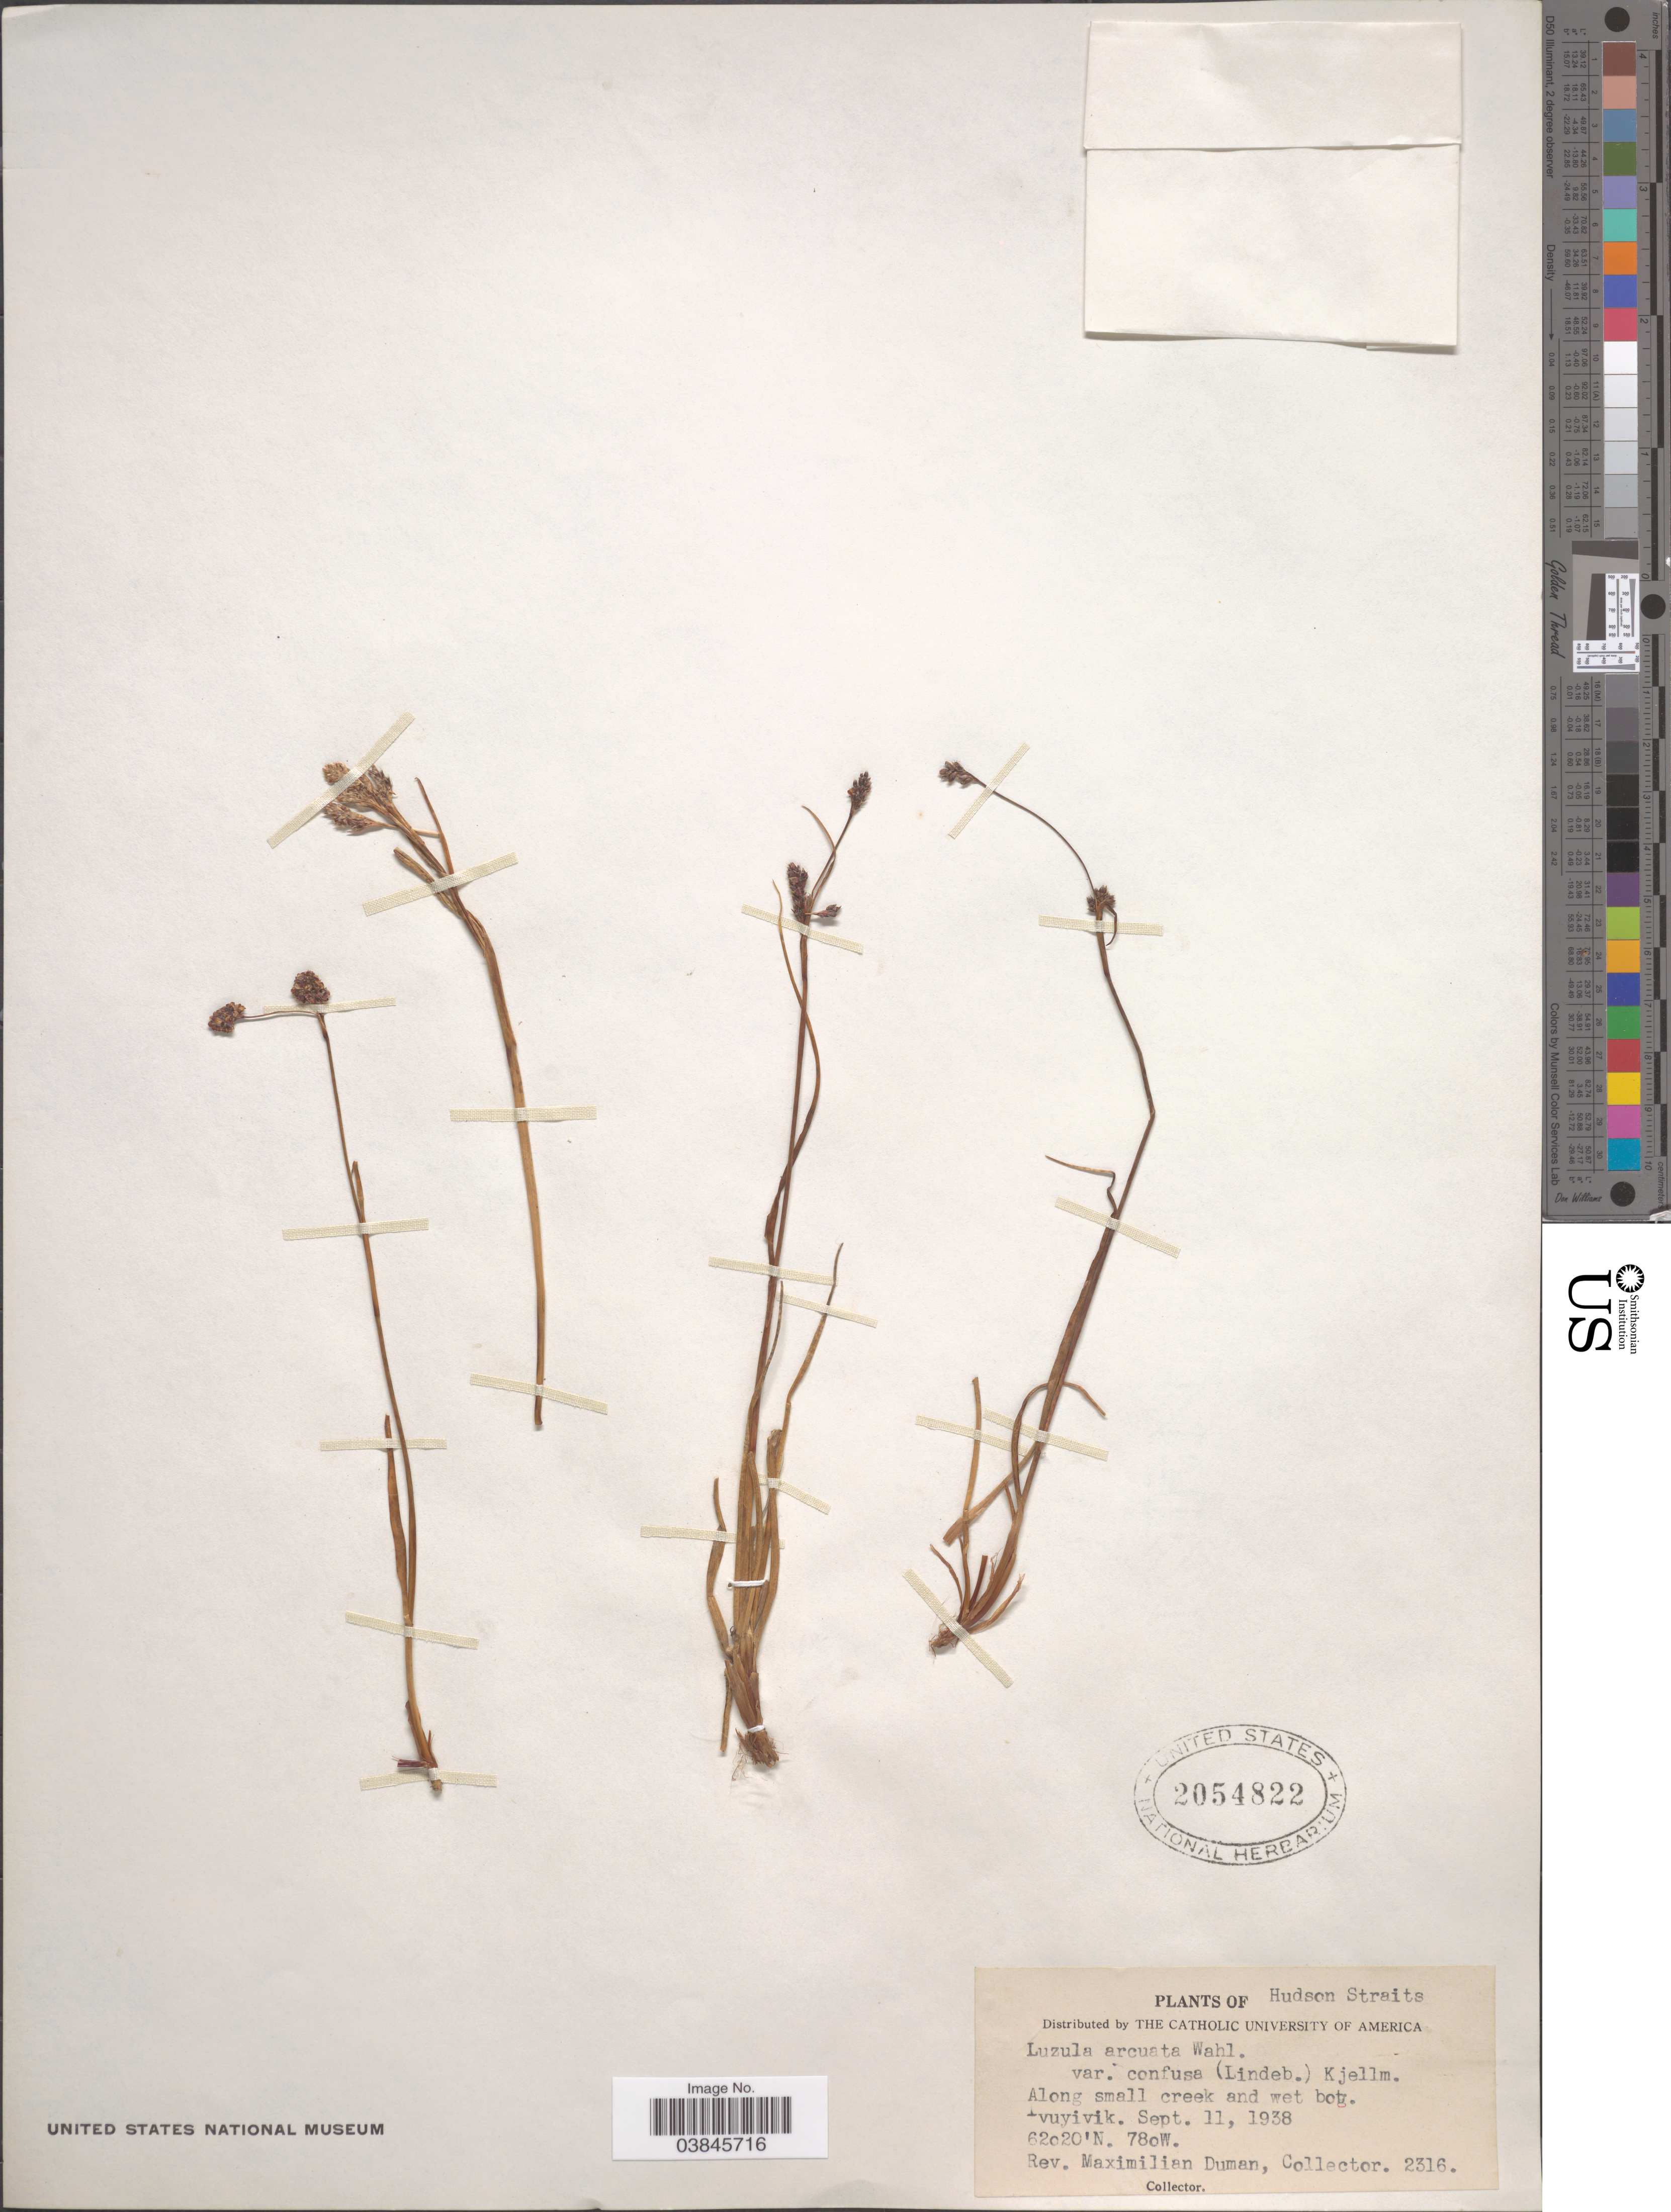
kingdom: Plantae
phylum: Tracheophyta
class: Liliopsida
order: Poales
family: Juncaceae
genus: Luzula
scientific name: Luzula confusa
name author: Lindeb.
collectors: M. Duman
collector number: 2316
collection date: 1938-09-11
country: Canada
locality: Hudson Straits. Ivuyivik.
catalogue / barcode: US 2054822